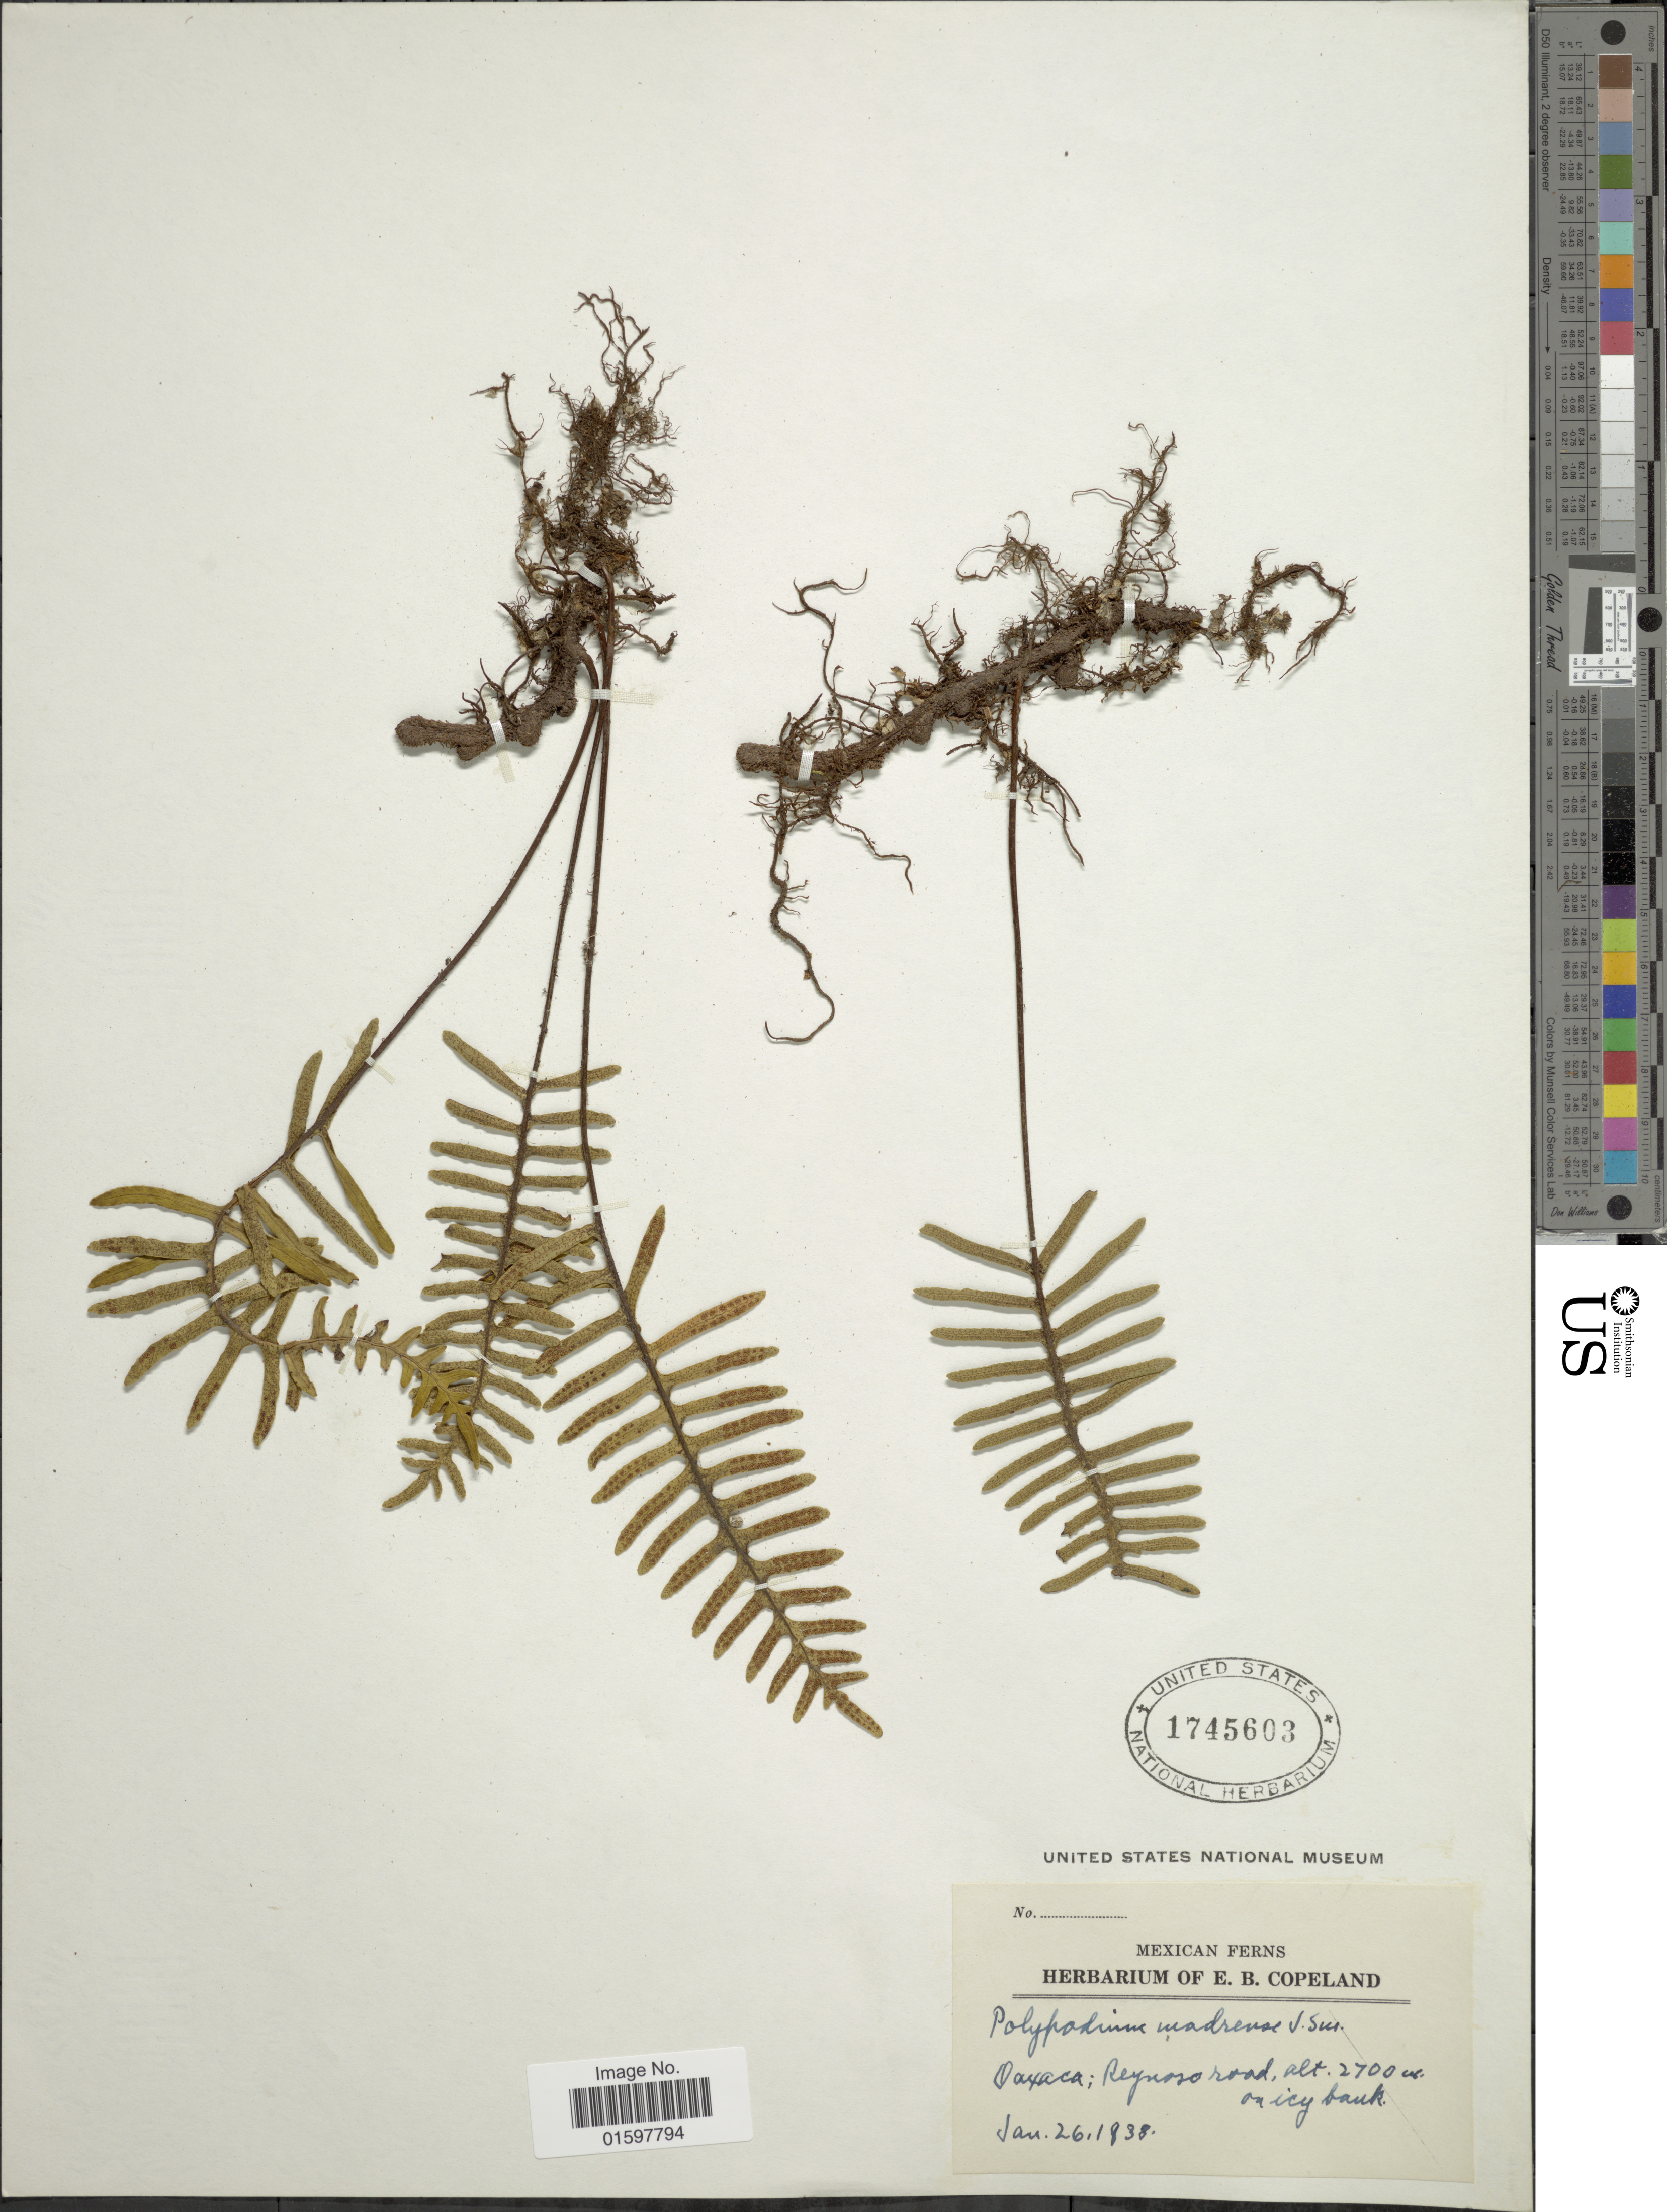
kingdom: Plantae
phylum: Tracheophyta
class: Polypodiopsida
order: Polypodiales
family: Polypodiaceae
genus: Pleopeltis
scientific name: Pleopeltis madrense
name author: (J. Sm.) A.R. Sm. & Tejero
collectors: ex herb. E. B. Copeland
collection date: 1838-01-26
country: Mexico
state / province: Oaxaca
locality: Reynoso road, on icy bank.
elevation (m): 2700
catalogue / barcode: US 1745603